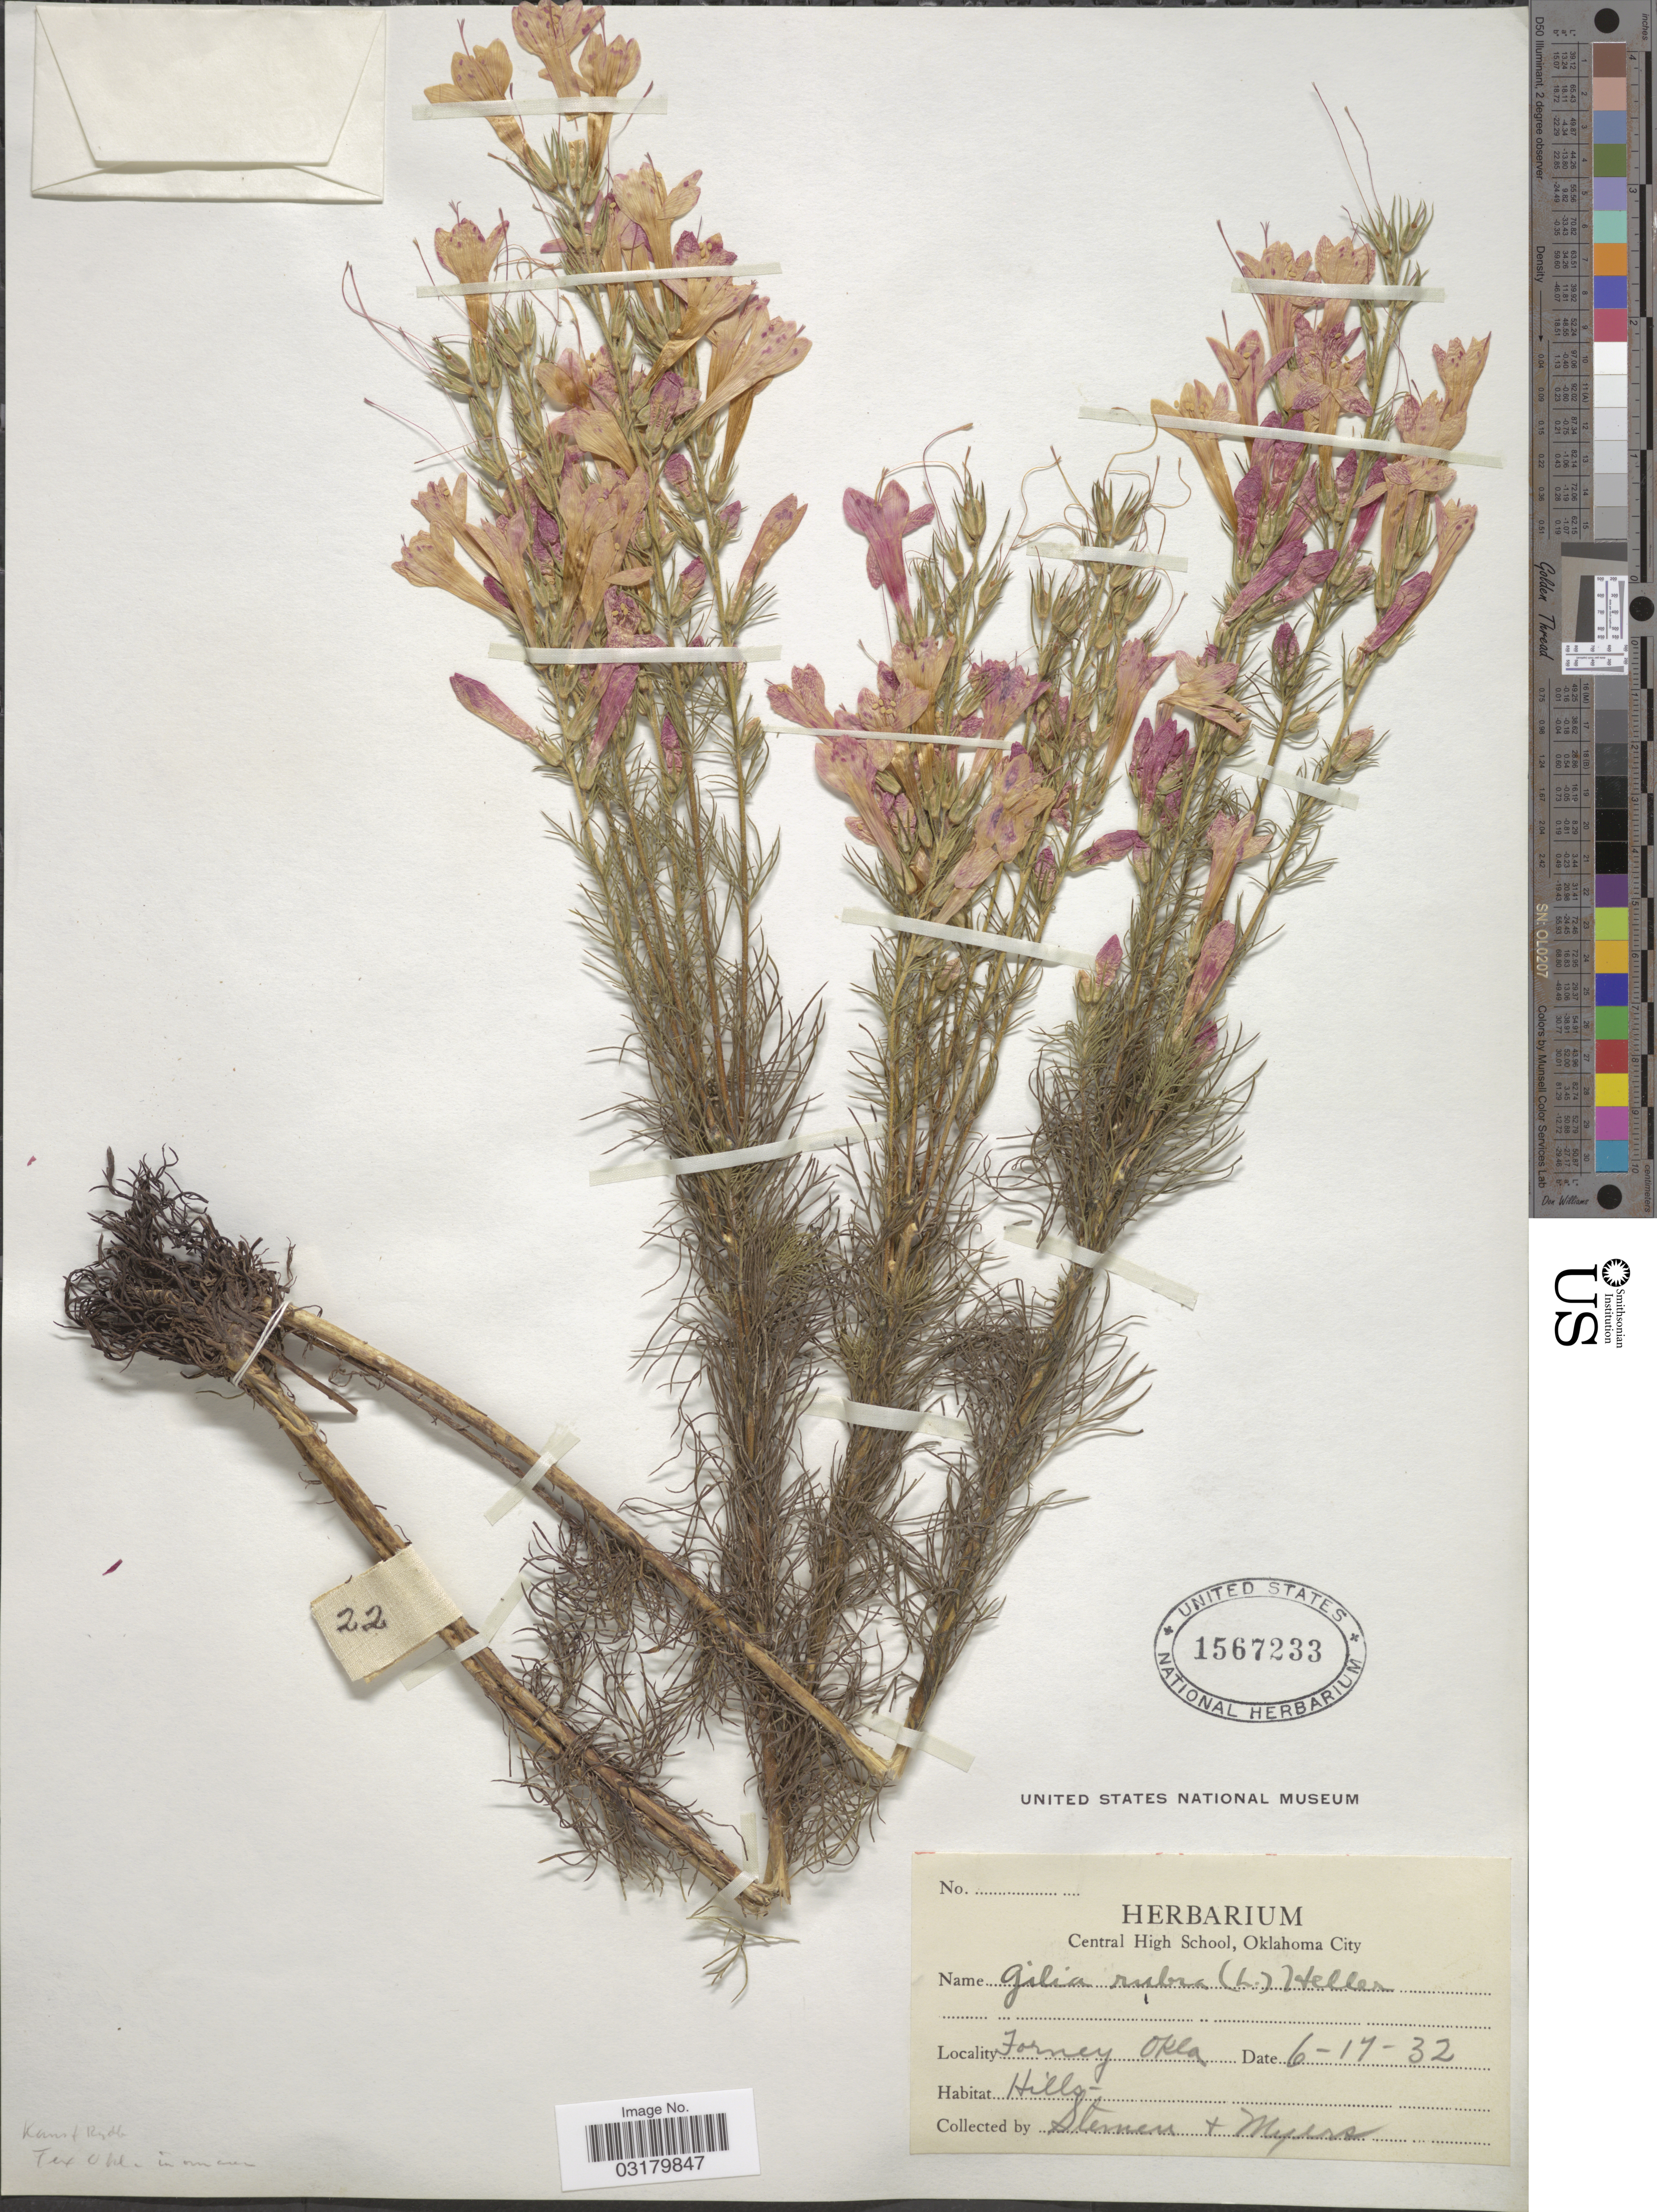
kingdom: Plantae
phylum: Tracheophyta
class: Magnoliopsida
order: Ericales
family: Polemoniaceae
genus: Ipomopsis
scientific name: Ipomopsis rubra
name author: (L.) Wherry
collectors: Stemen & Myers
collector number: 22?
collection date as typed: Transcribed d/m/y: 17/6/32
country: United States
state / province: Oklahoma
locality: Forney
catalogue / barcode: US 1567233